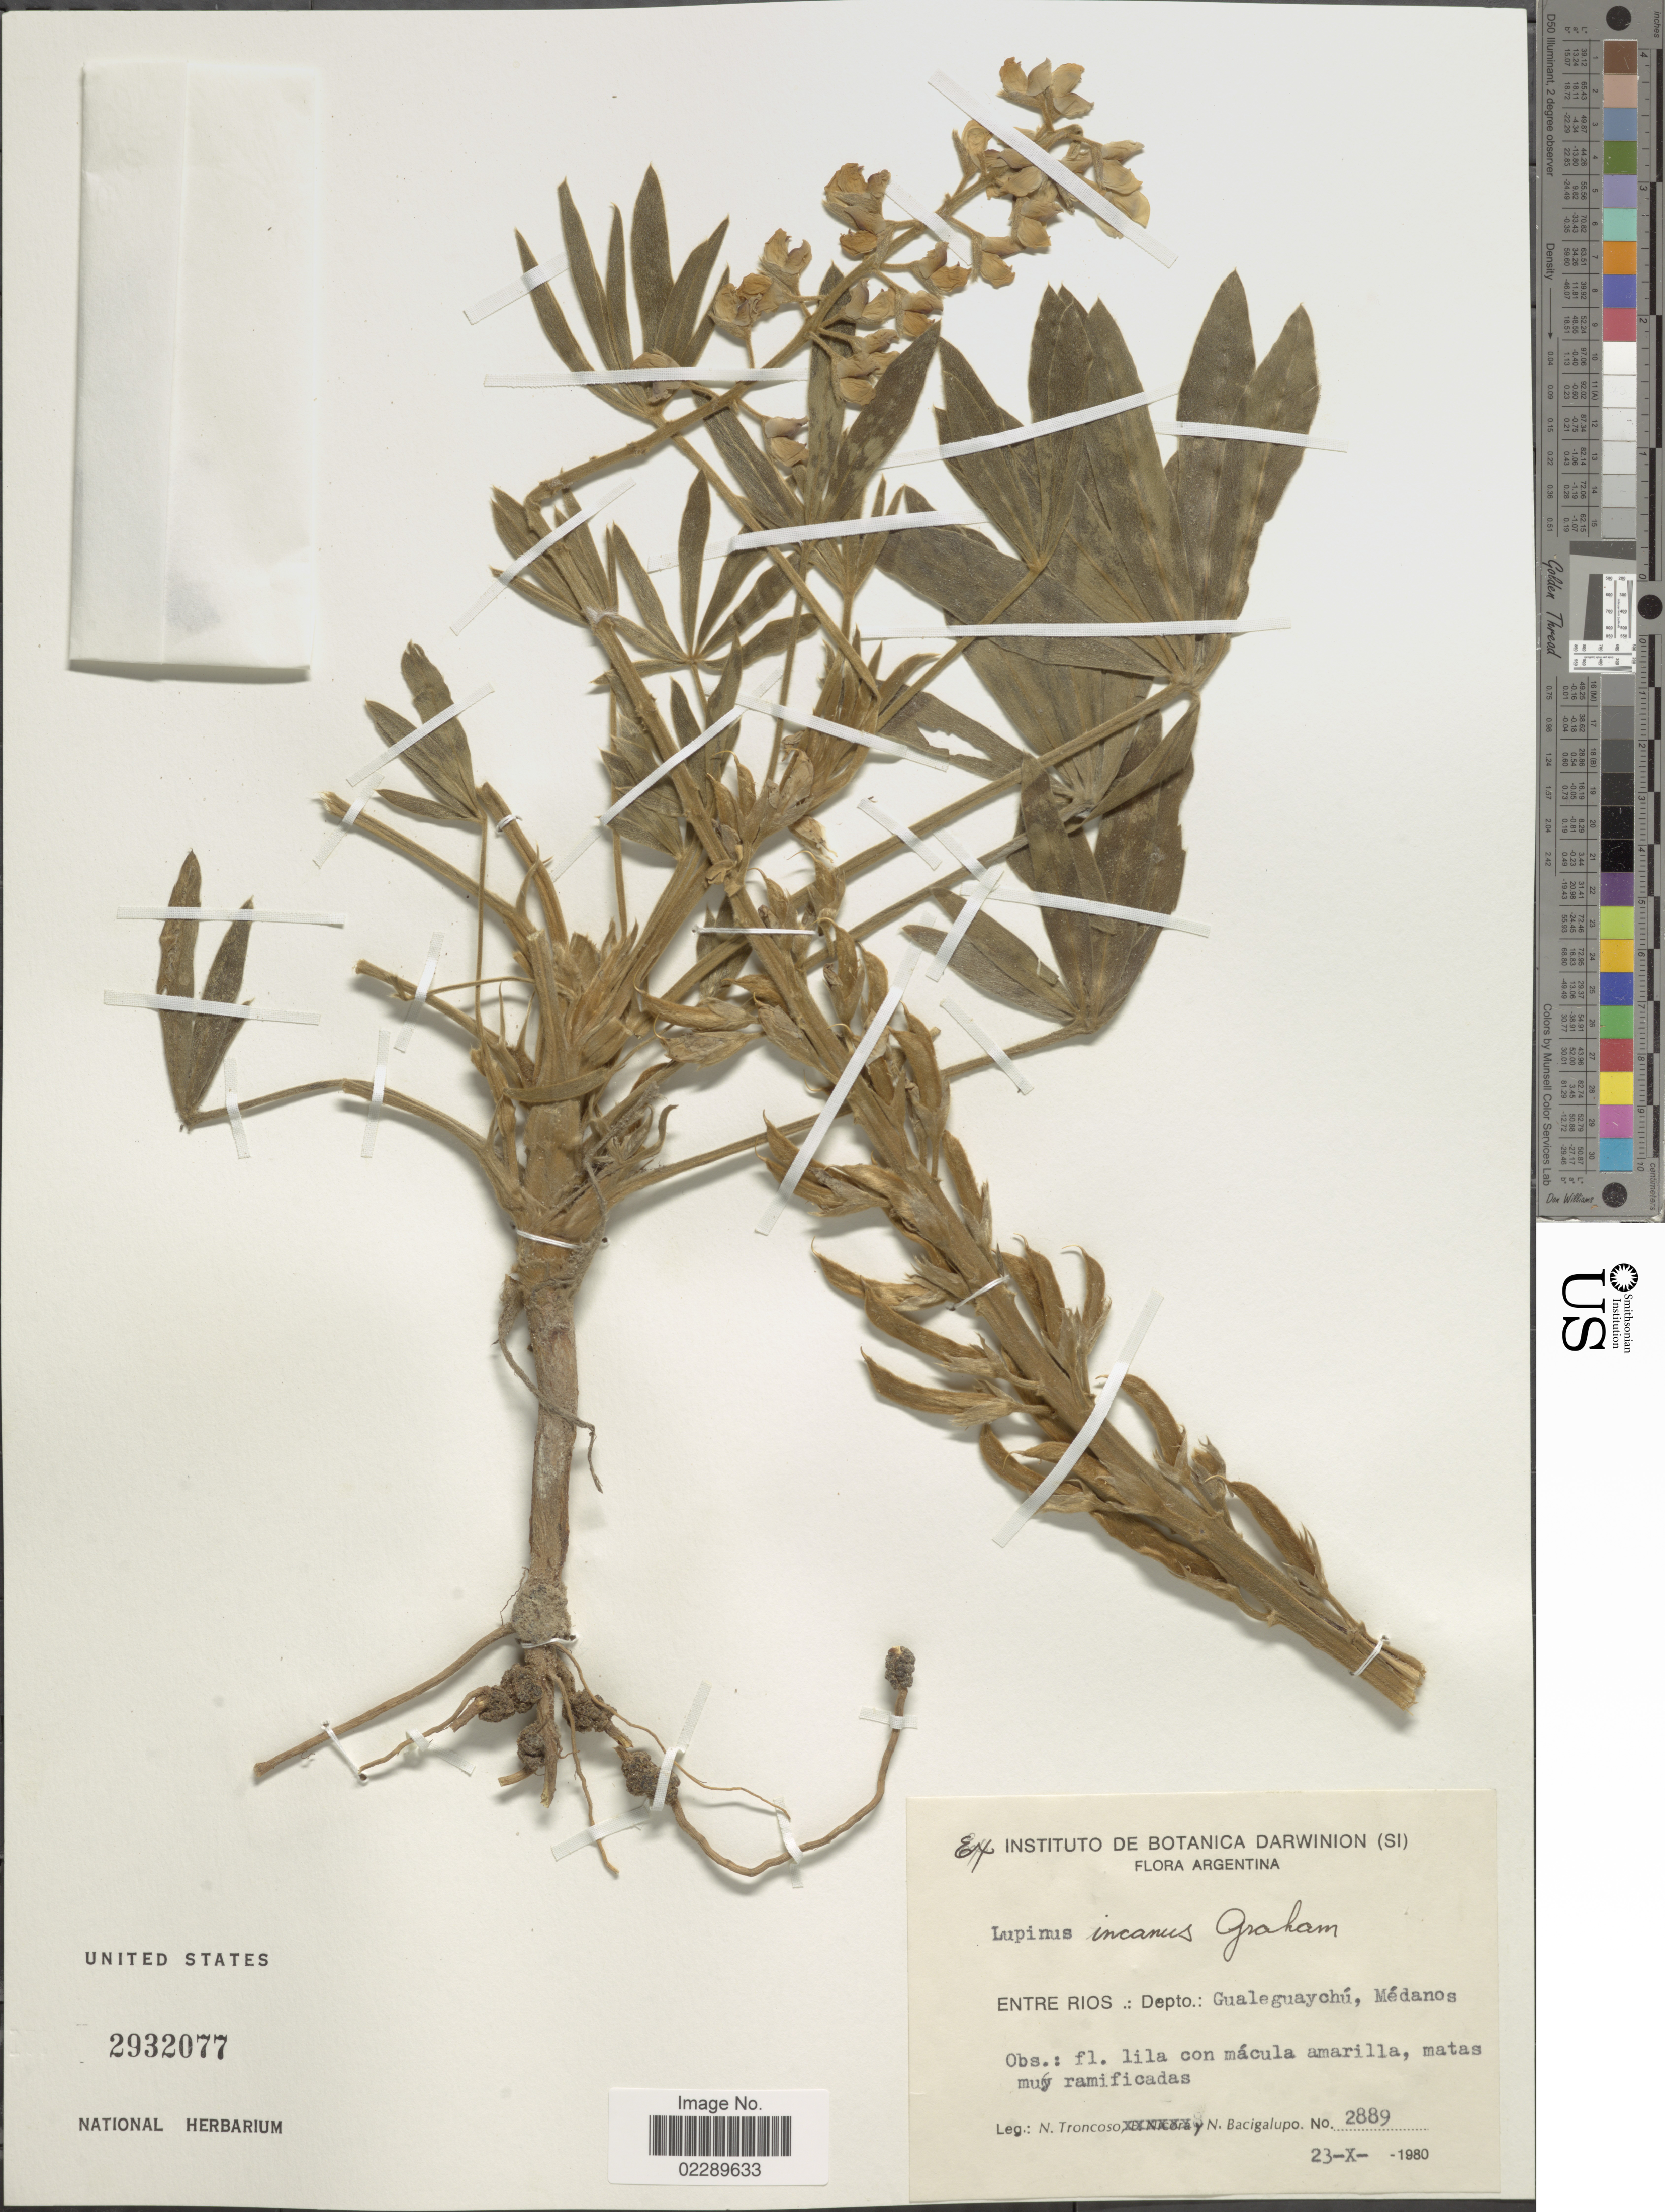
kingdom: Plantae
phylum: Tracheophyta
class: Magnoliopsida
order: Fabales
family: Fabaceae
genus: Lupinus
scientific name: Lupinus incanus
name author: Graham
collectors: N. Troncoso & N. M. Bacigalupo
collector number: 2889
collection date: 1980-10-23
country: Argentina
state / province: Entre Rios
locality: Entre Rios: Depto.: Gualeguaychú, Médanos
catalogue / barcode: US 2932077